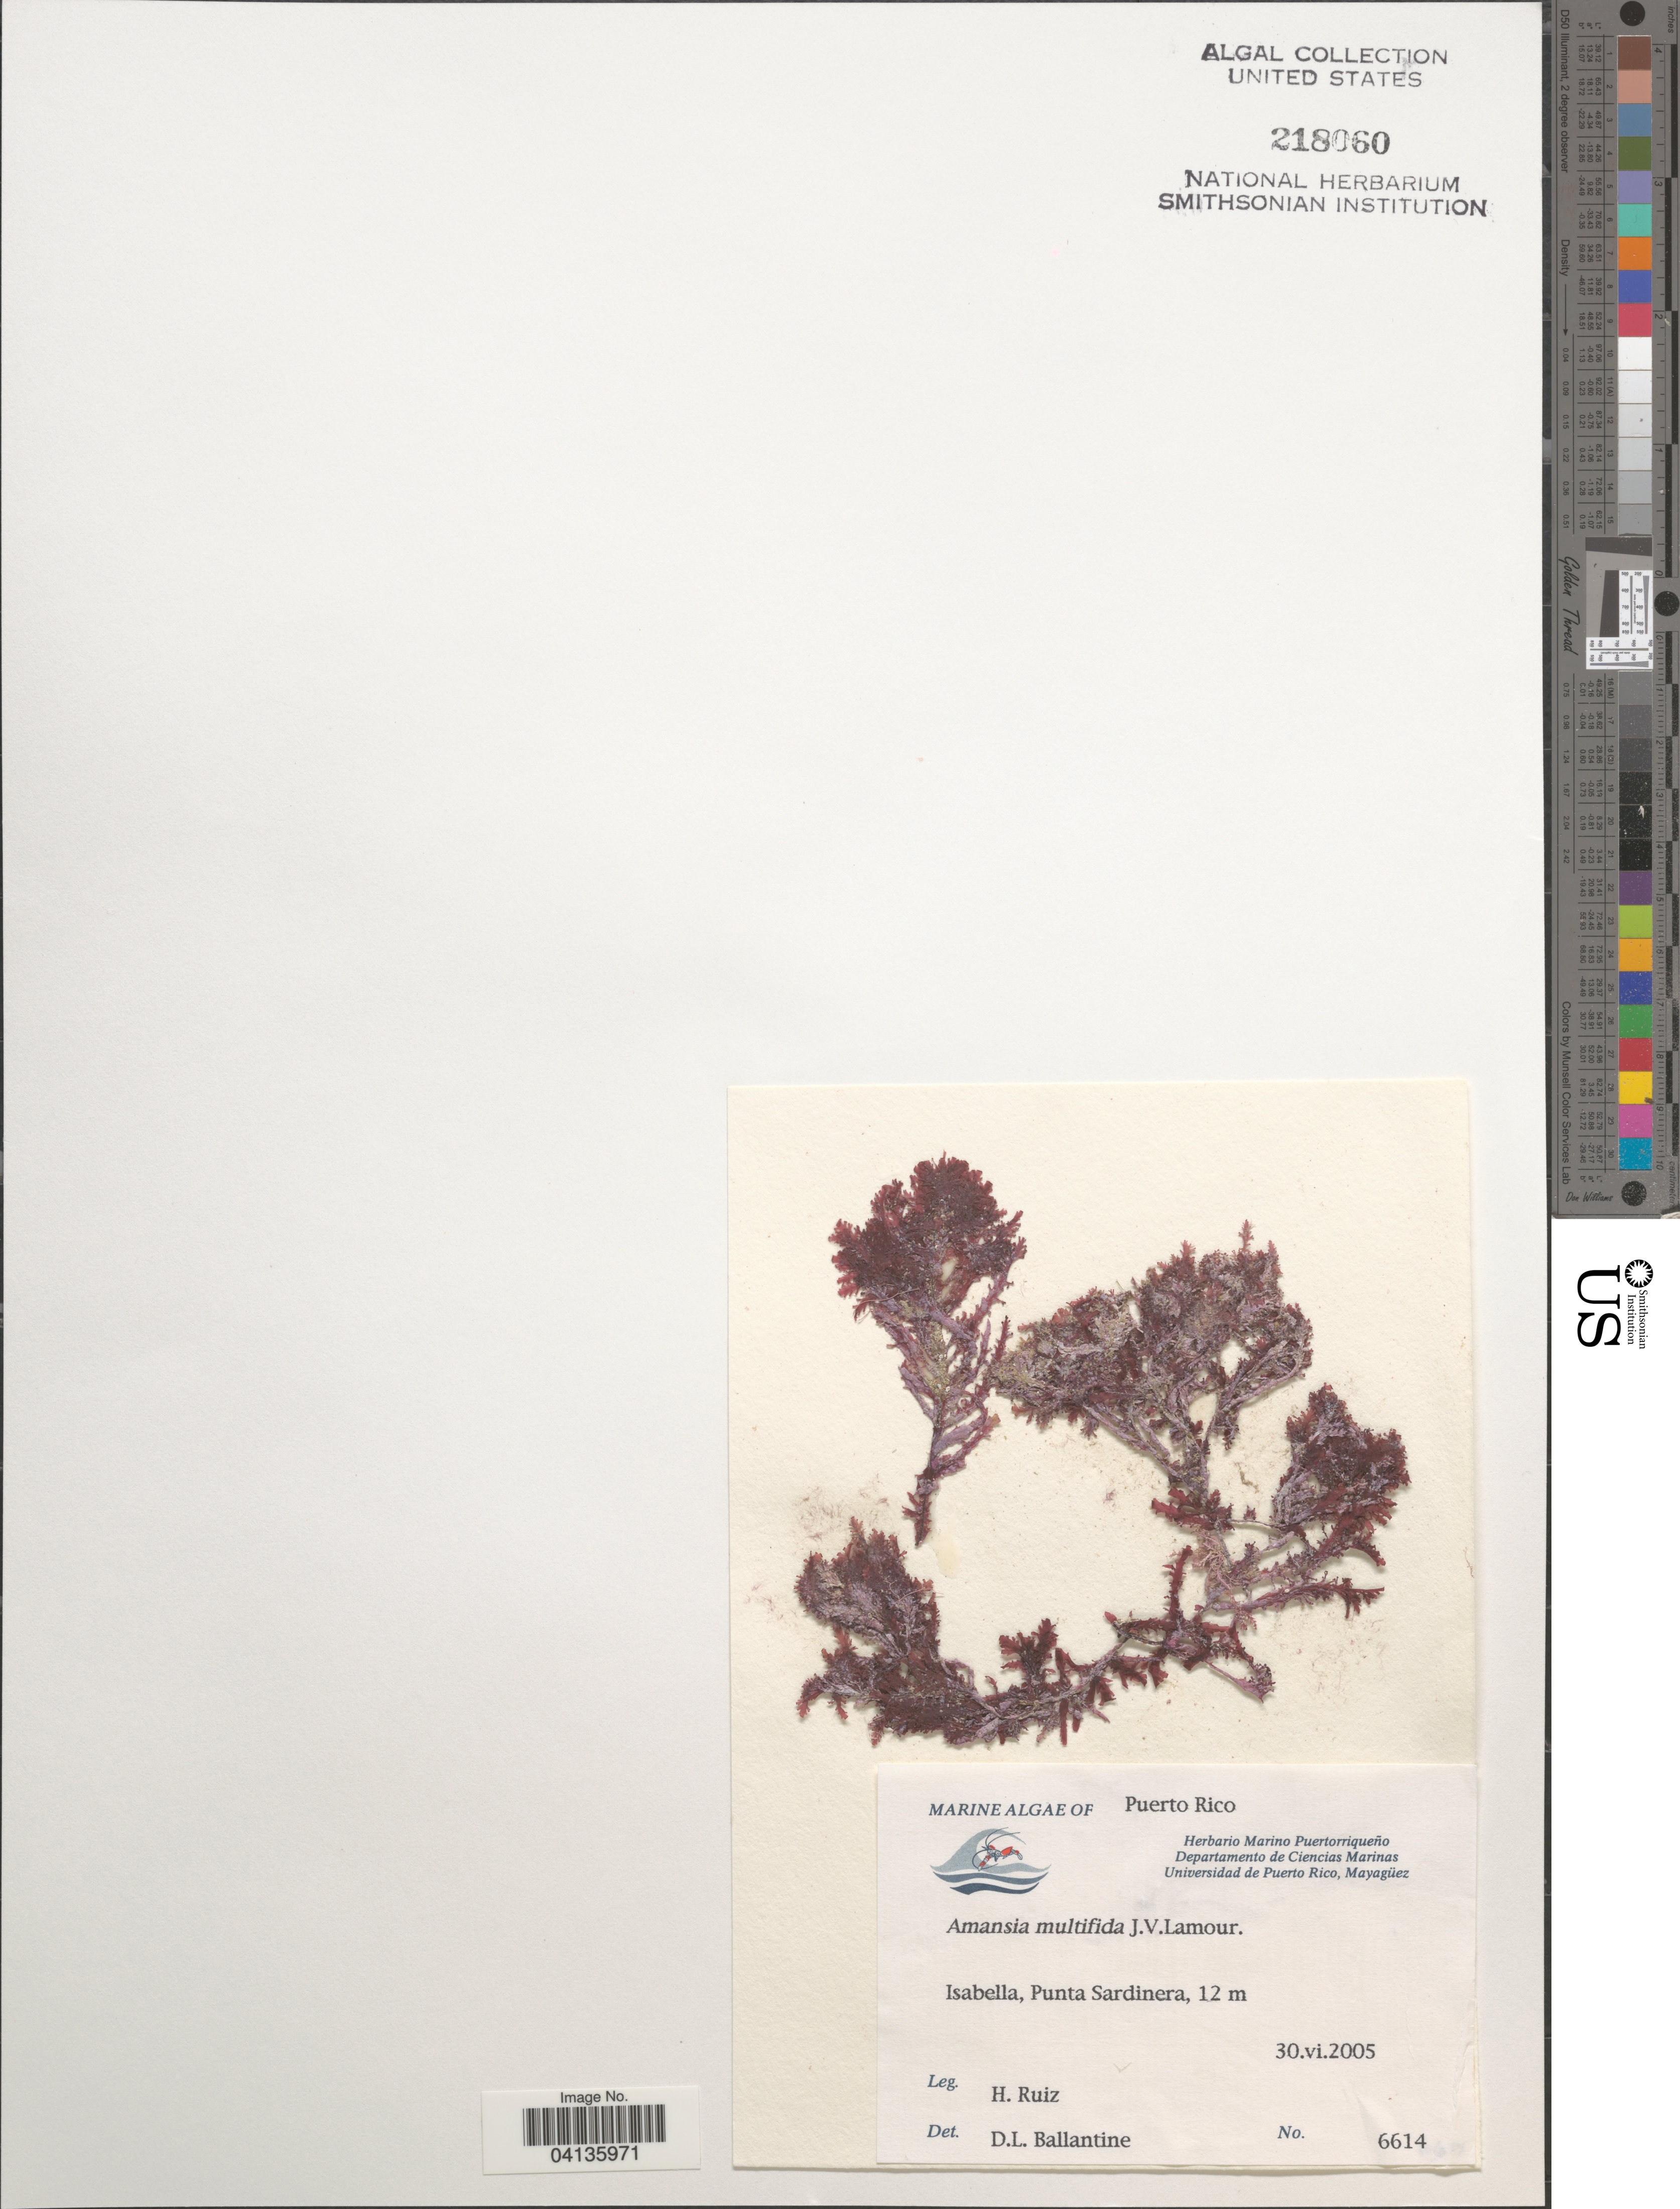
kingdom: Plantae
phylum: Rhodophyta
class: Florideophyceae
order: Ceramiales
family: Rhodomelaceae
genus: Amansia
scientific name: Amansia multifida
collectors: H. Ruiz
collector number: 6614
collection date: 2005-06-30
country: Puerto Rico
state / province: Isabela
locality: Isabella, Punta Sardinera.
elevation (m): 12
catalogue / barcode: US 218060